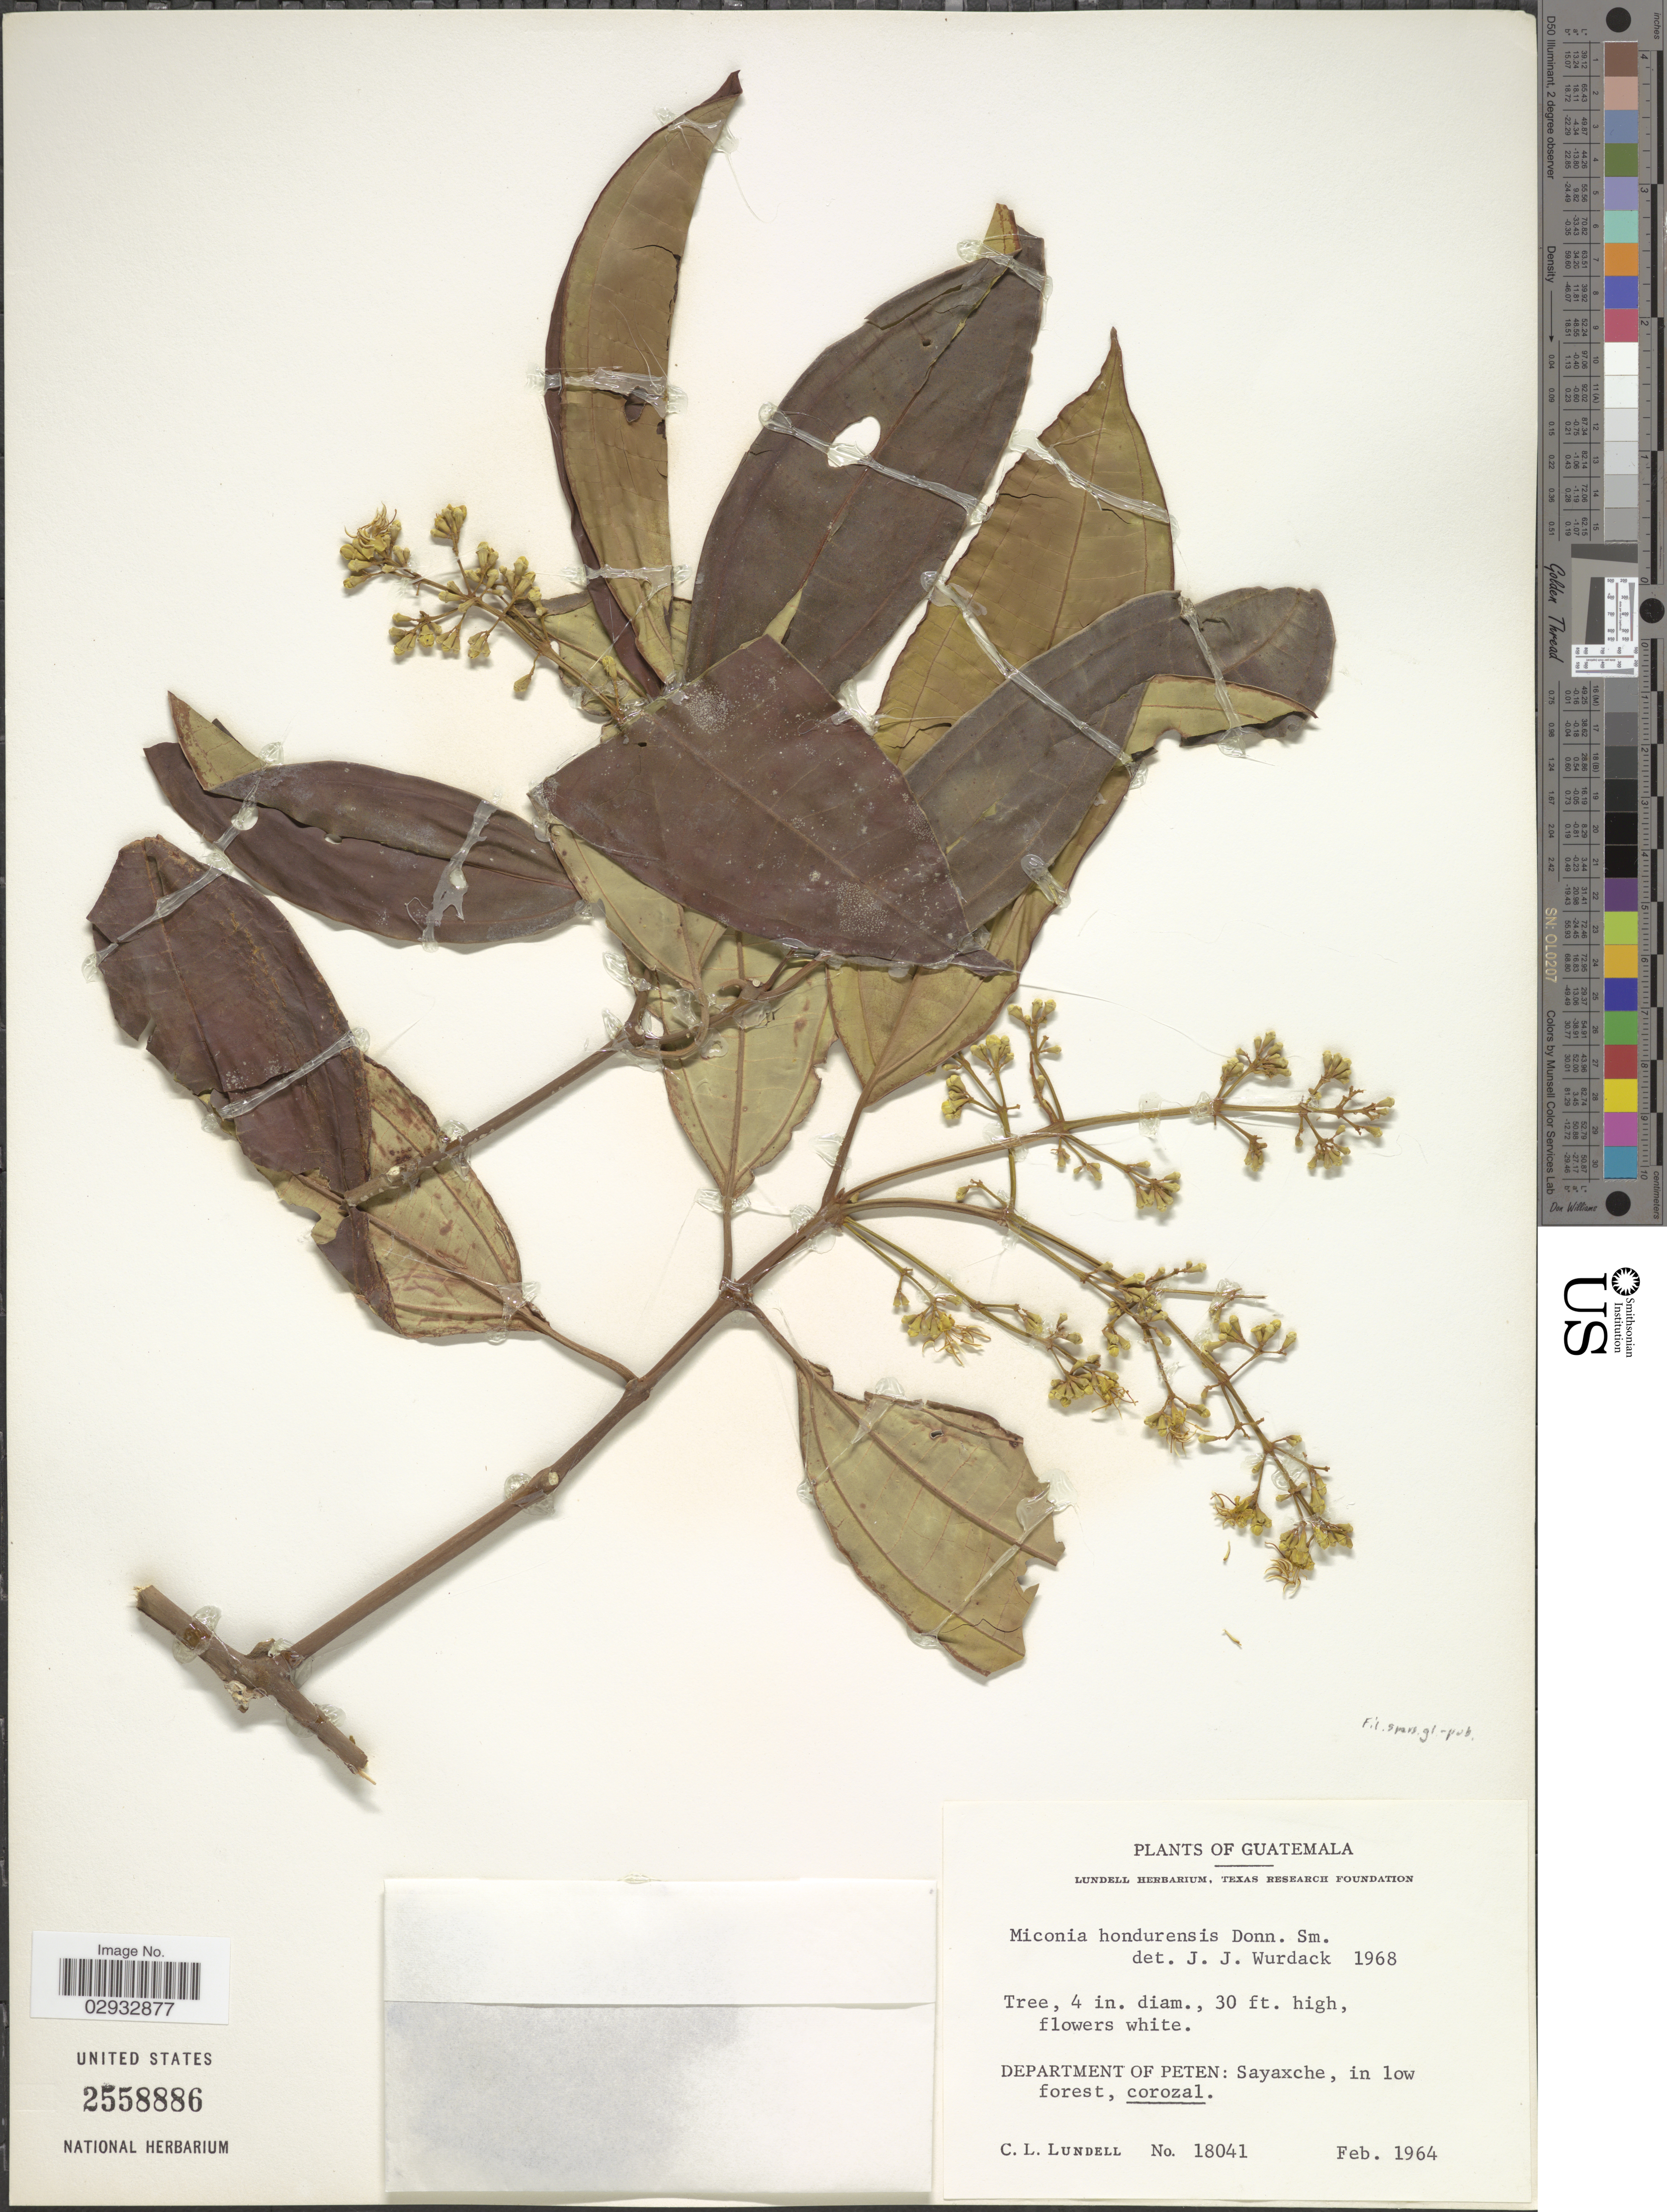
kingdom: Plantae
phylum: Tracheophyta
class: Magnoliopsida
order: Myrtales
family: Melastomataceae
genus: Miconia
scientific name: Miconia hondurensis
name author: Donn. Sm.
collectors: C. L. Lundell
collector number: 18041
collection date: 1964-02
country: Guatemala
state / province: El Petén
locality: Department of Peten: Sayaxche, in low forest, corozal.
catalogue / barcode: US 2558886